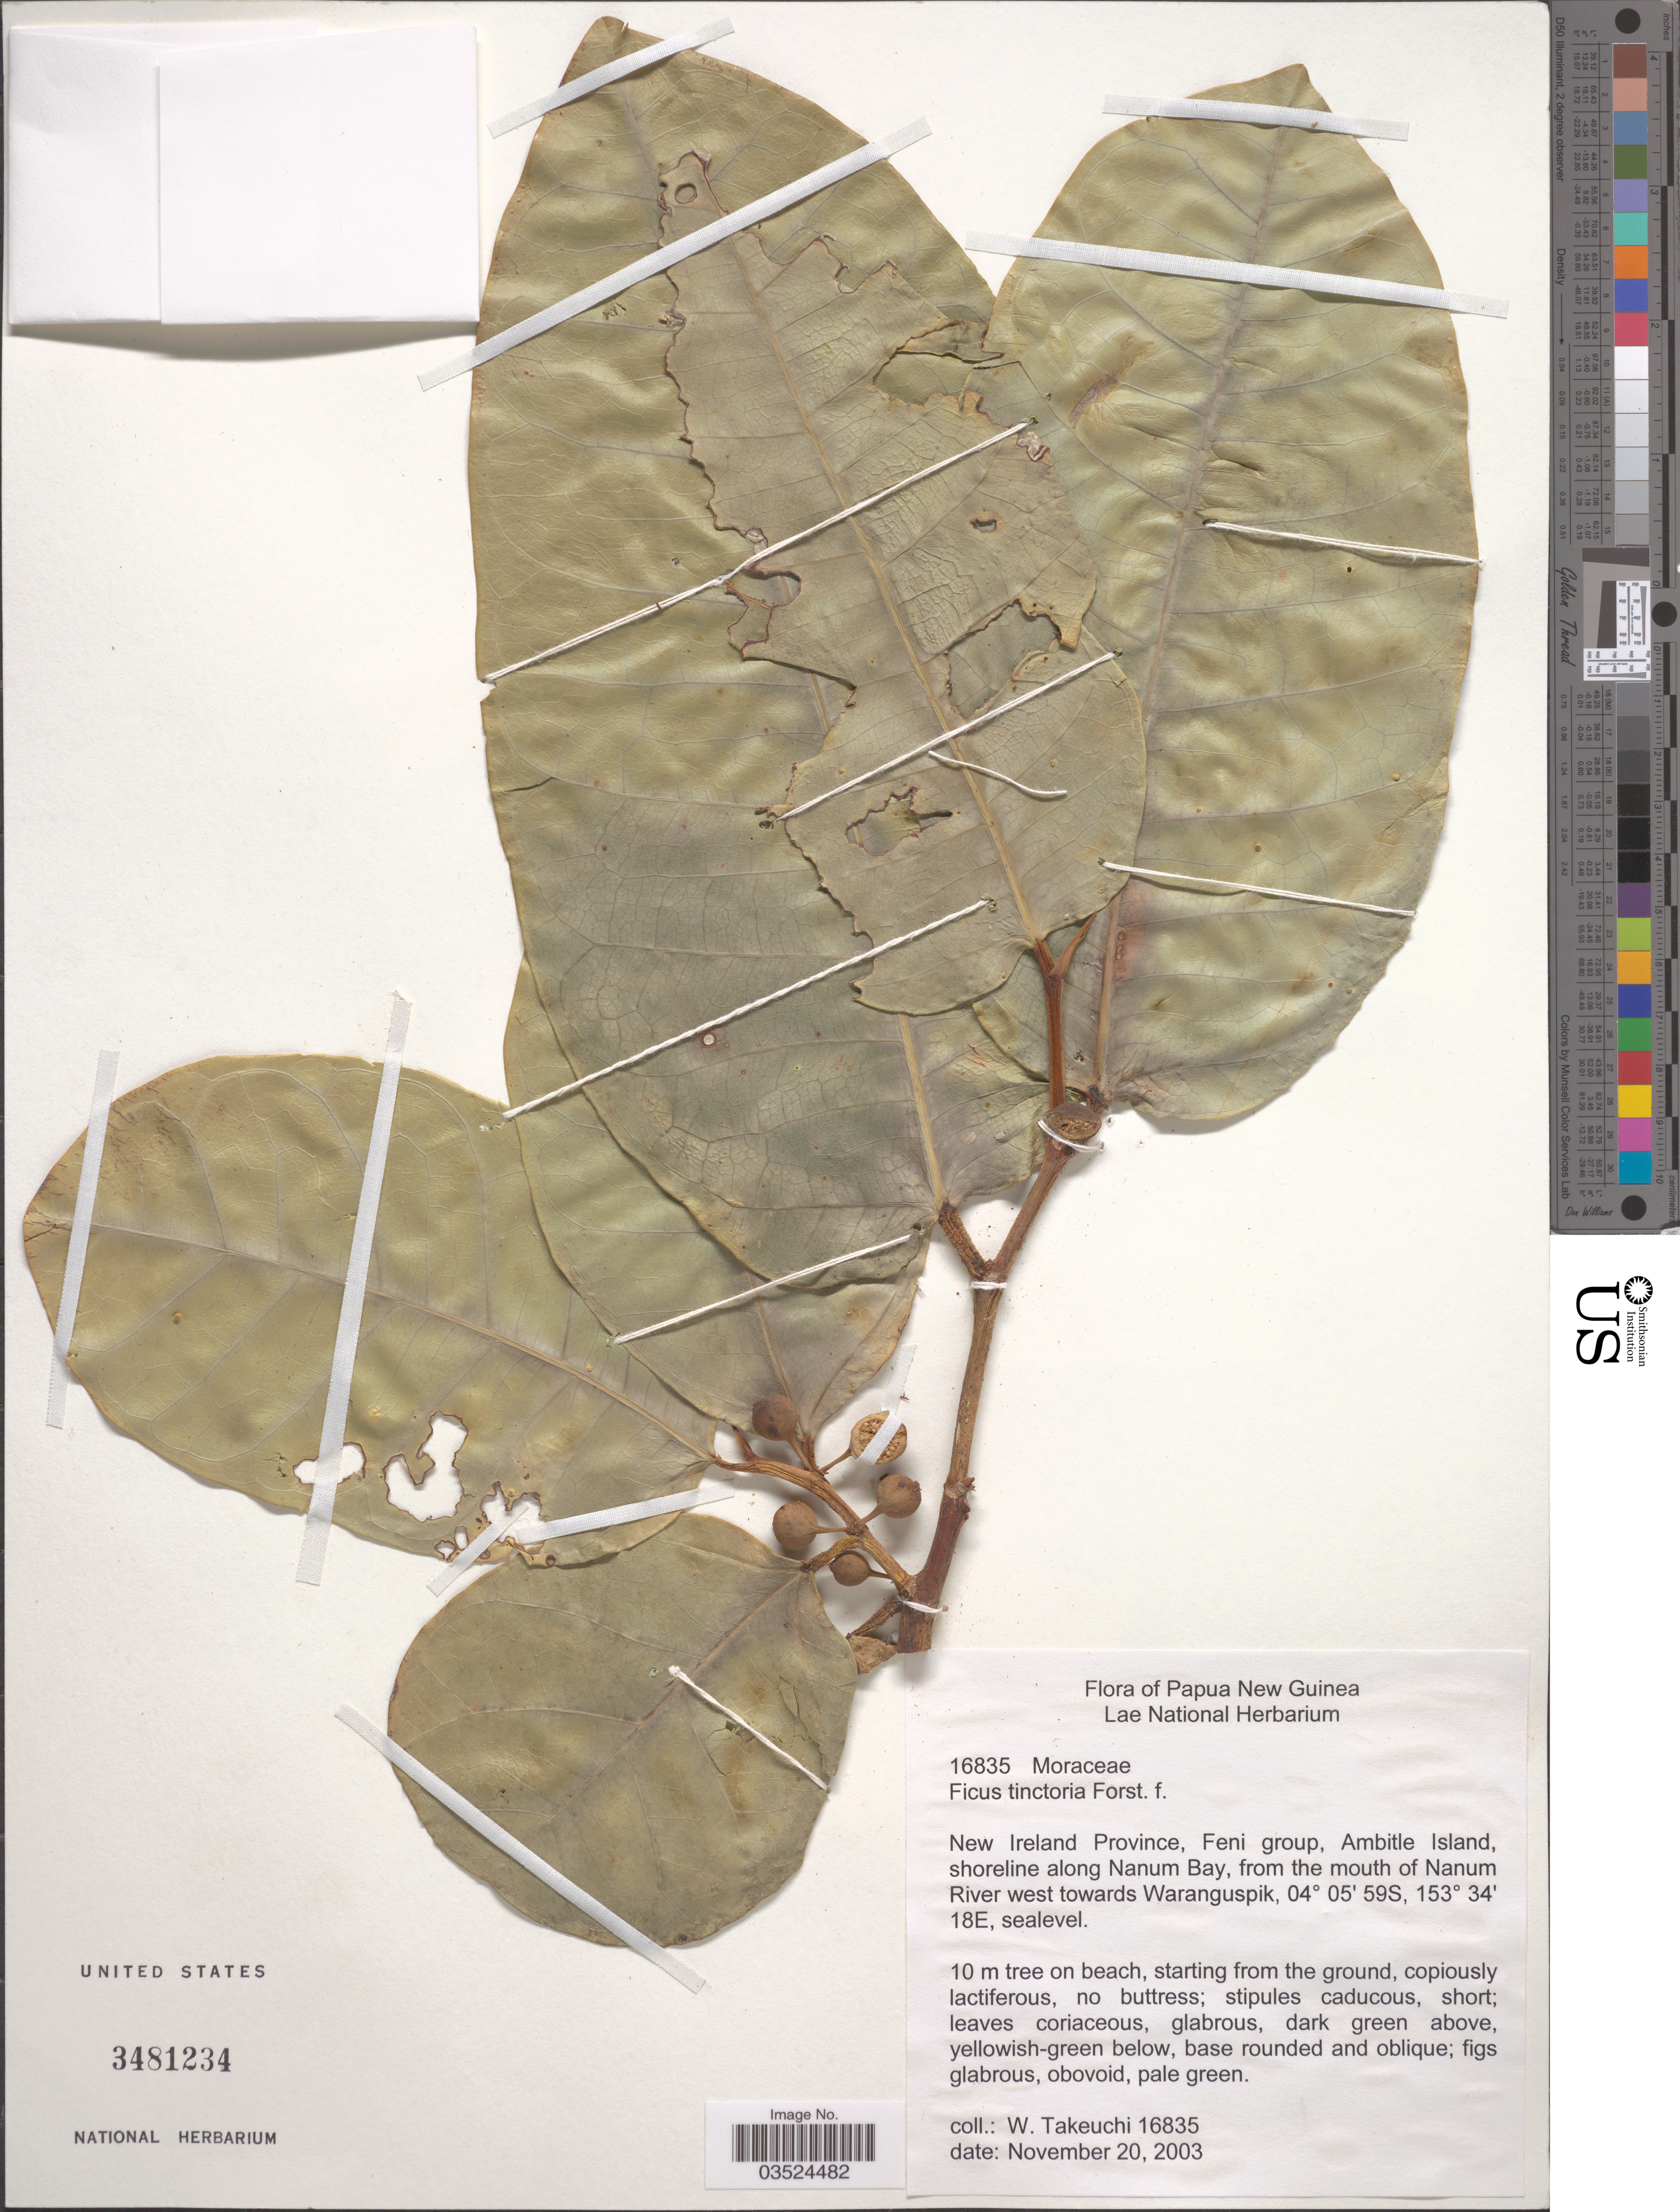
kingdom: Plantae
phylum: Tracheophyta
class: Magnoliopsida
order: Rosales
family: Moraceae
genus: Ficus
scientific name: Ficus tinctoria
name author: G. Forst.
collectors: W. Takeuchi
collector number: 16835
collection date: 2003-11-20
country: Papua New Guinea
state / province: New Ireland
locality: Feni group, Ambitle Island, shoreline along Nanum Bay, from the mouth of Nanum River west towards Waranguspik.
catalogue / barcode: US 3481234